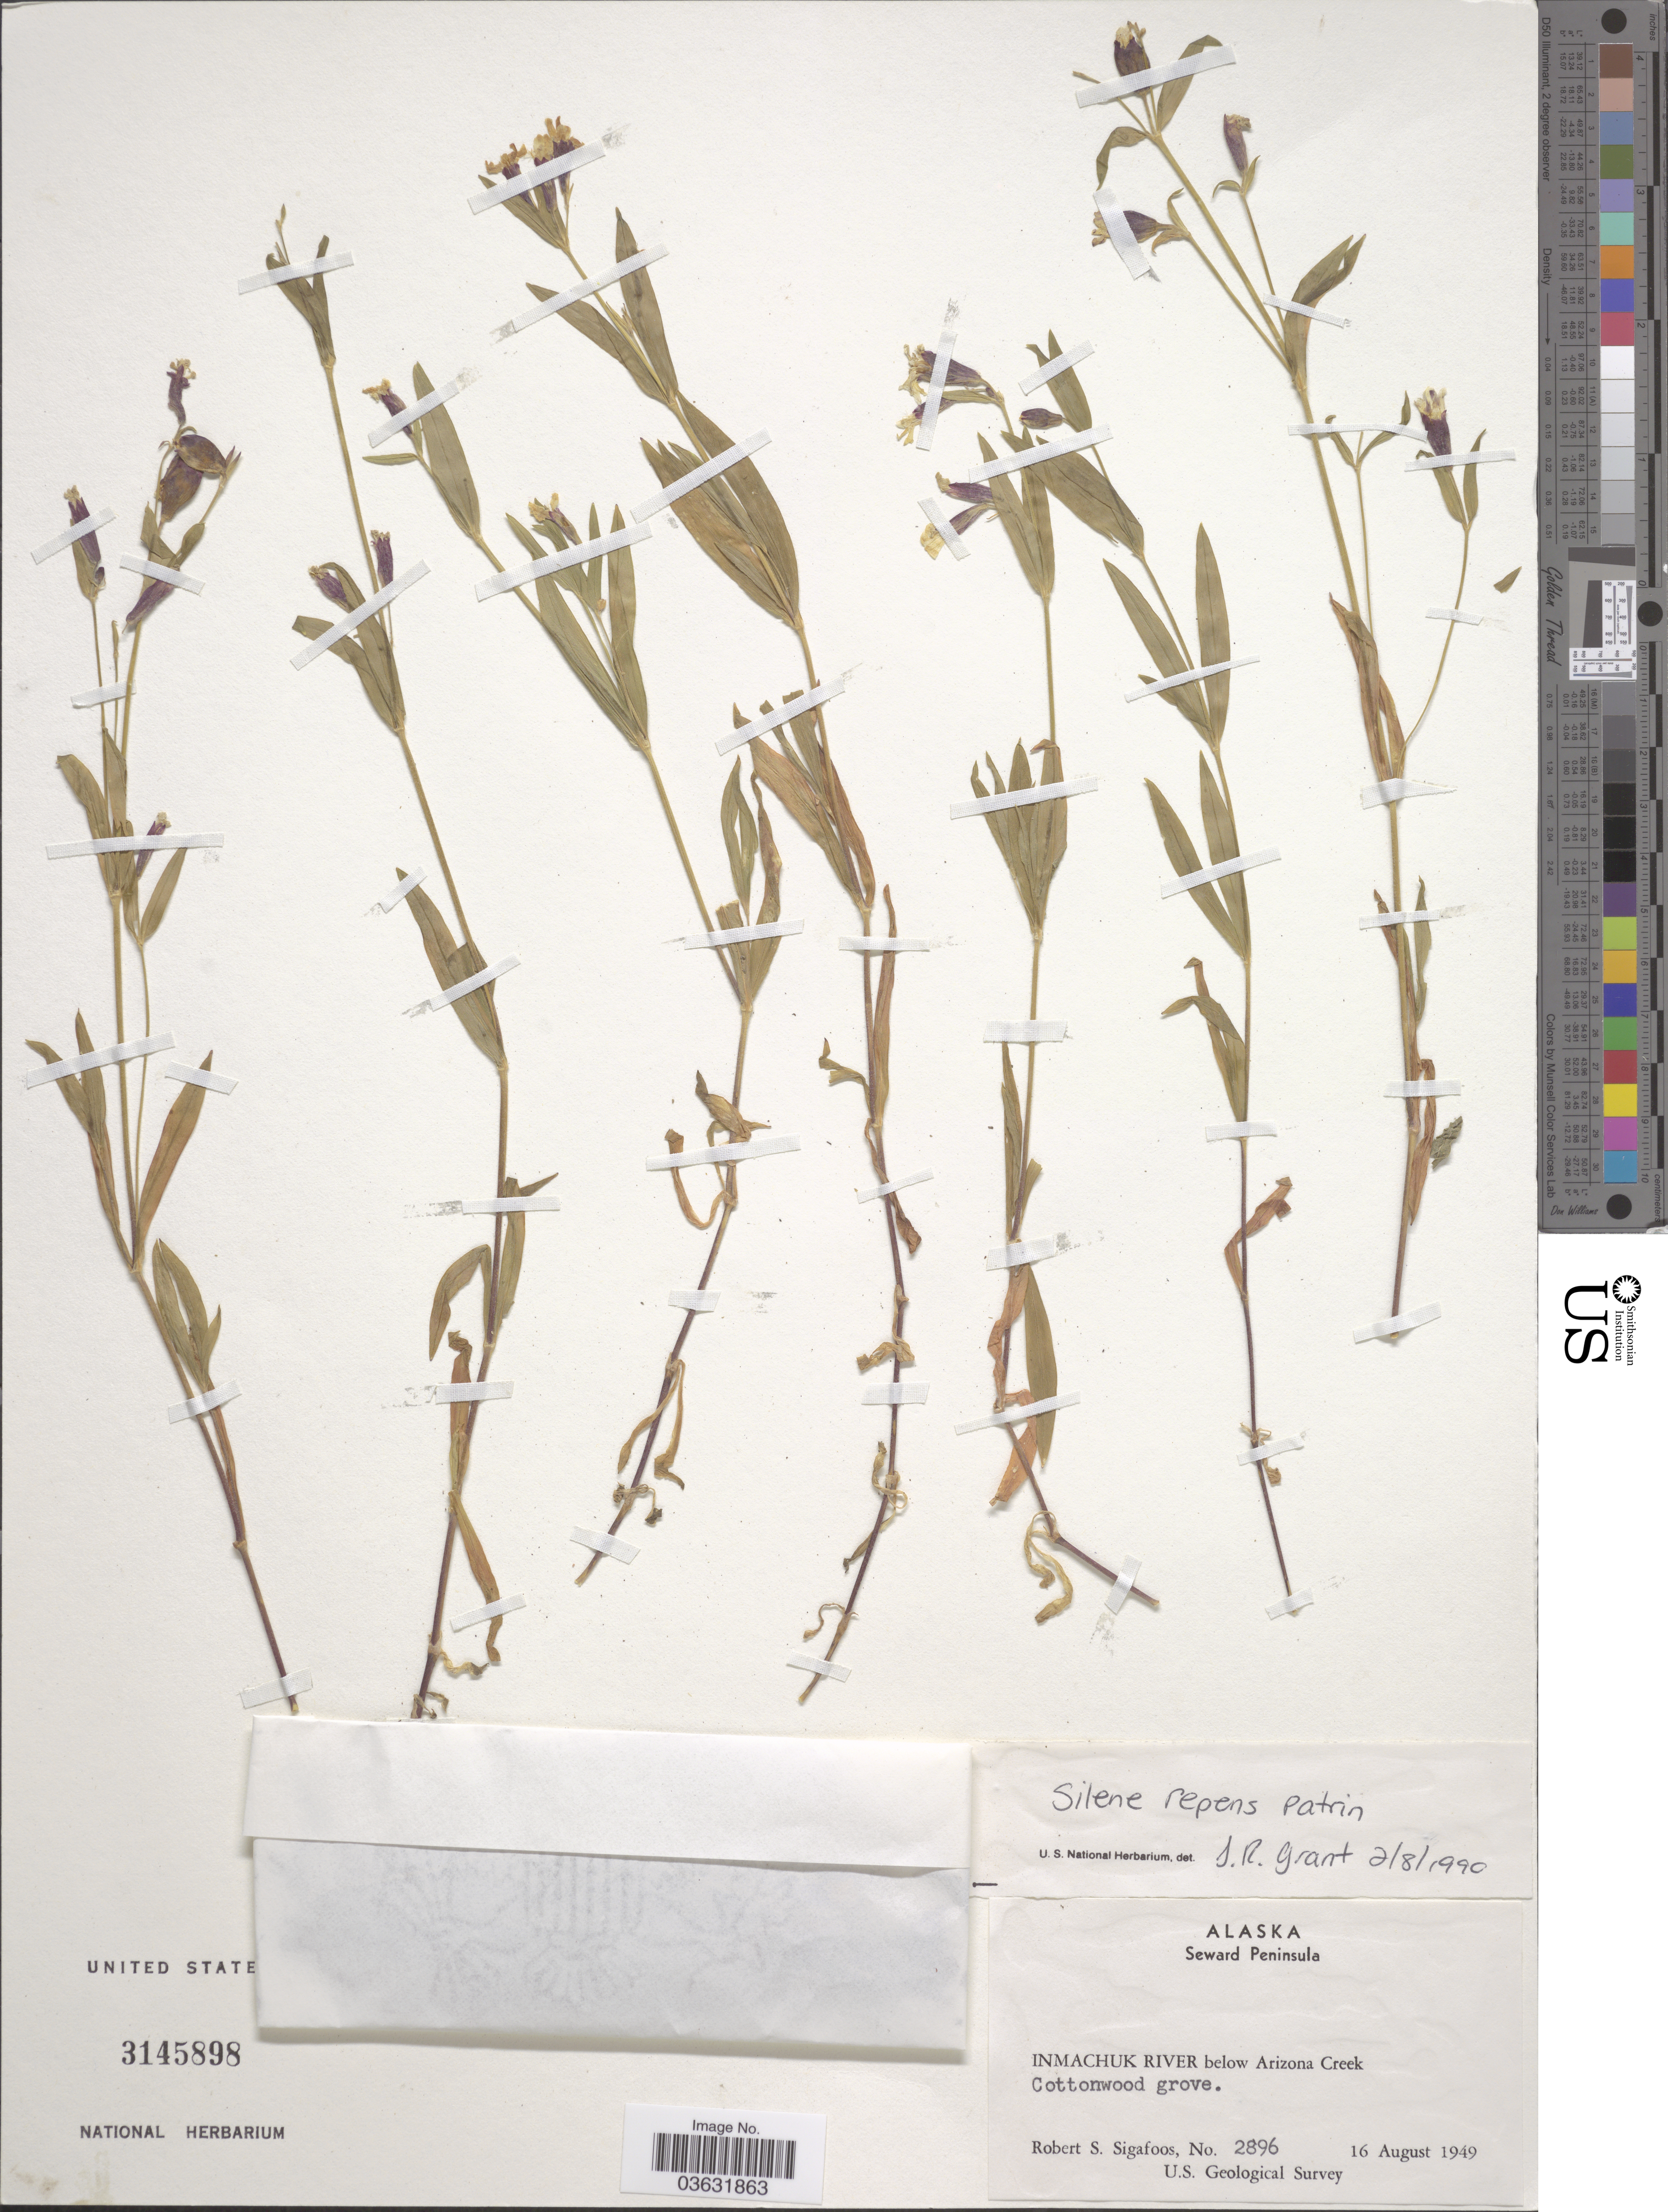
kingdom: Plantae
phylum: Tracheophyta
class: Magnoliopsida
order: Caryophyllales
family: Caryophyllaceae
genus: Silene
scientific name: Silene repens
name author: Patrin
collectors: R. Sigafoos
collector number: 2896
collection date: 1949-08-16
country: United States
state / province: Alaska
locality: Seward Peninsula. Inmachuk River below Arizona Creek.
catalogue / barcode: US 3145898